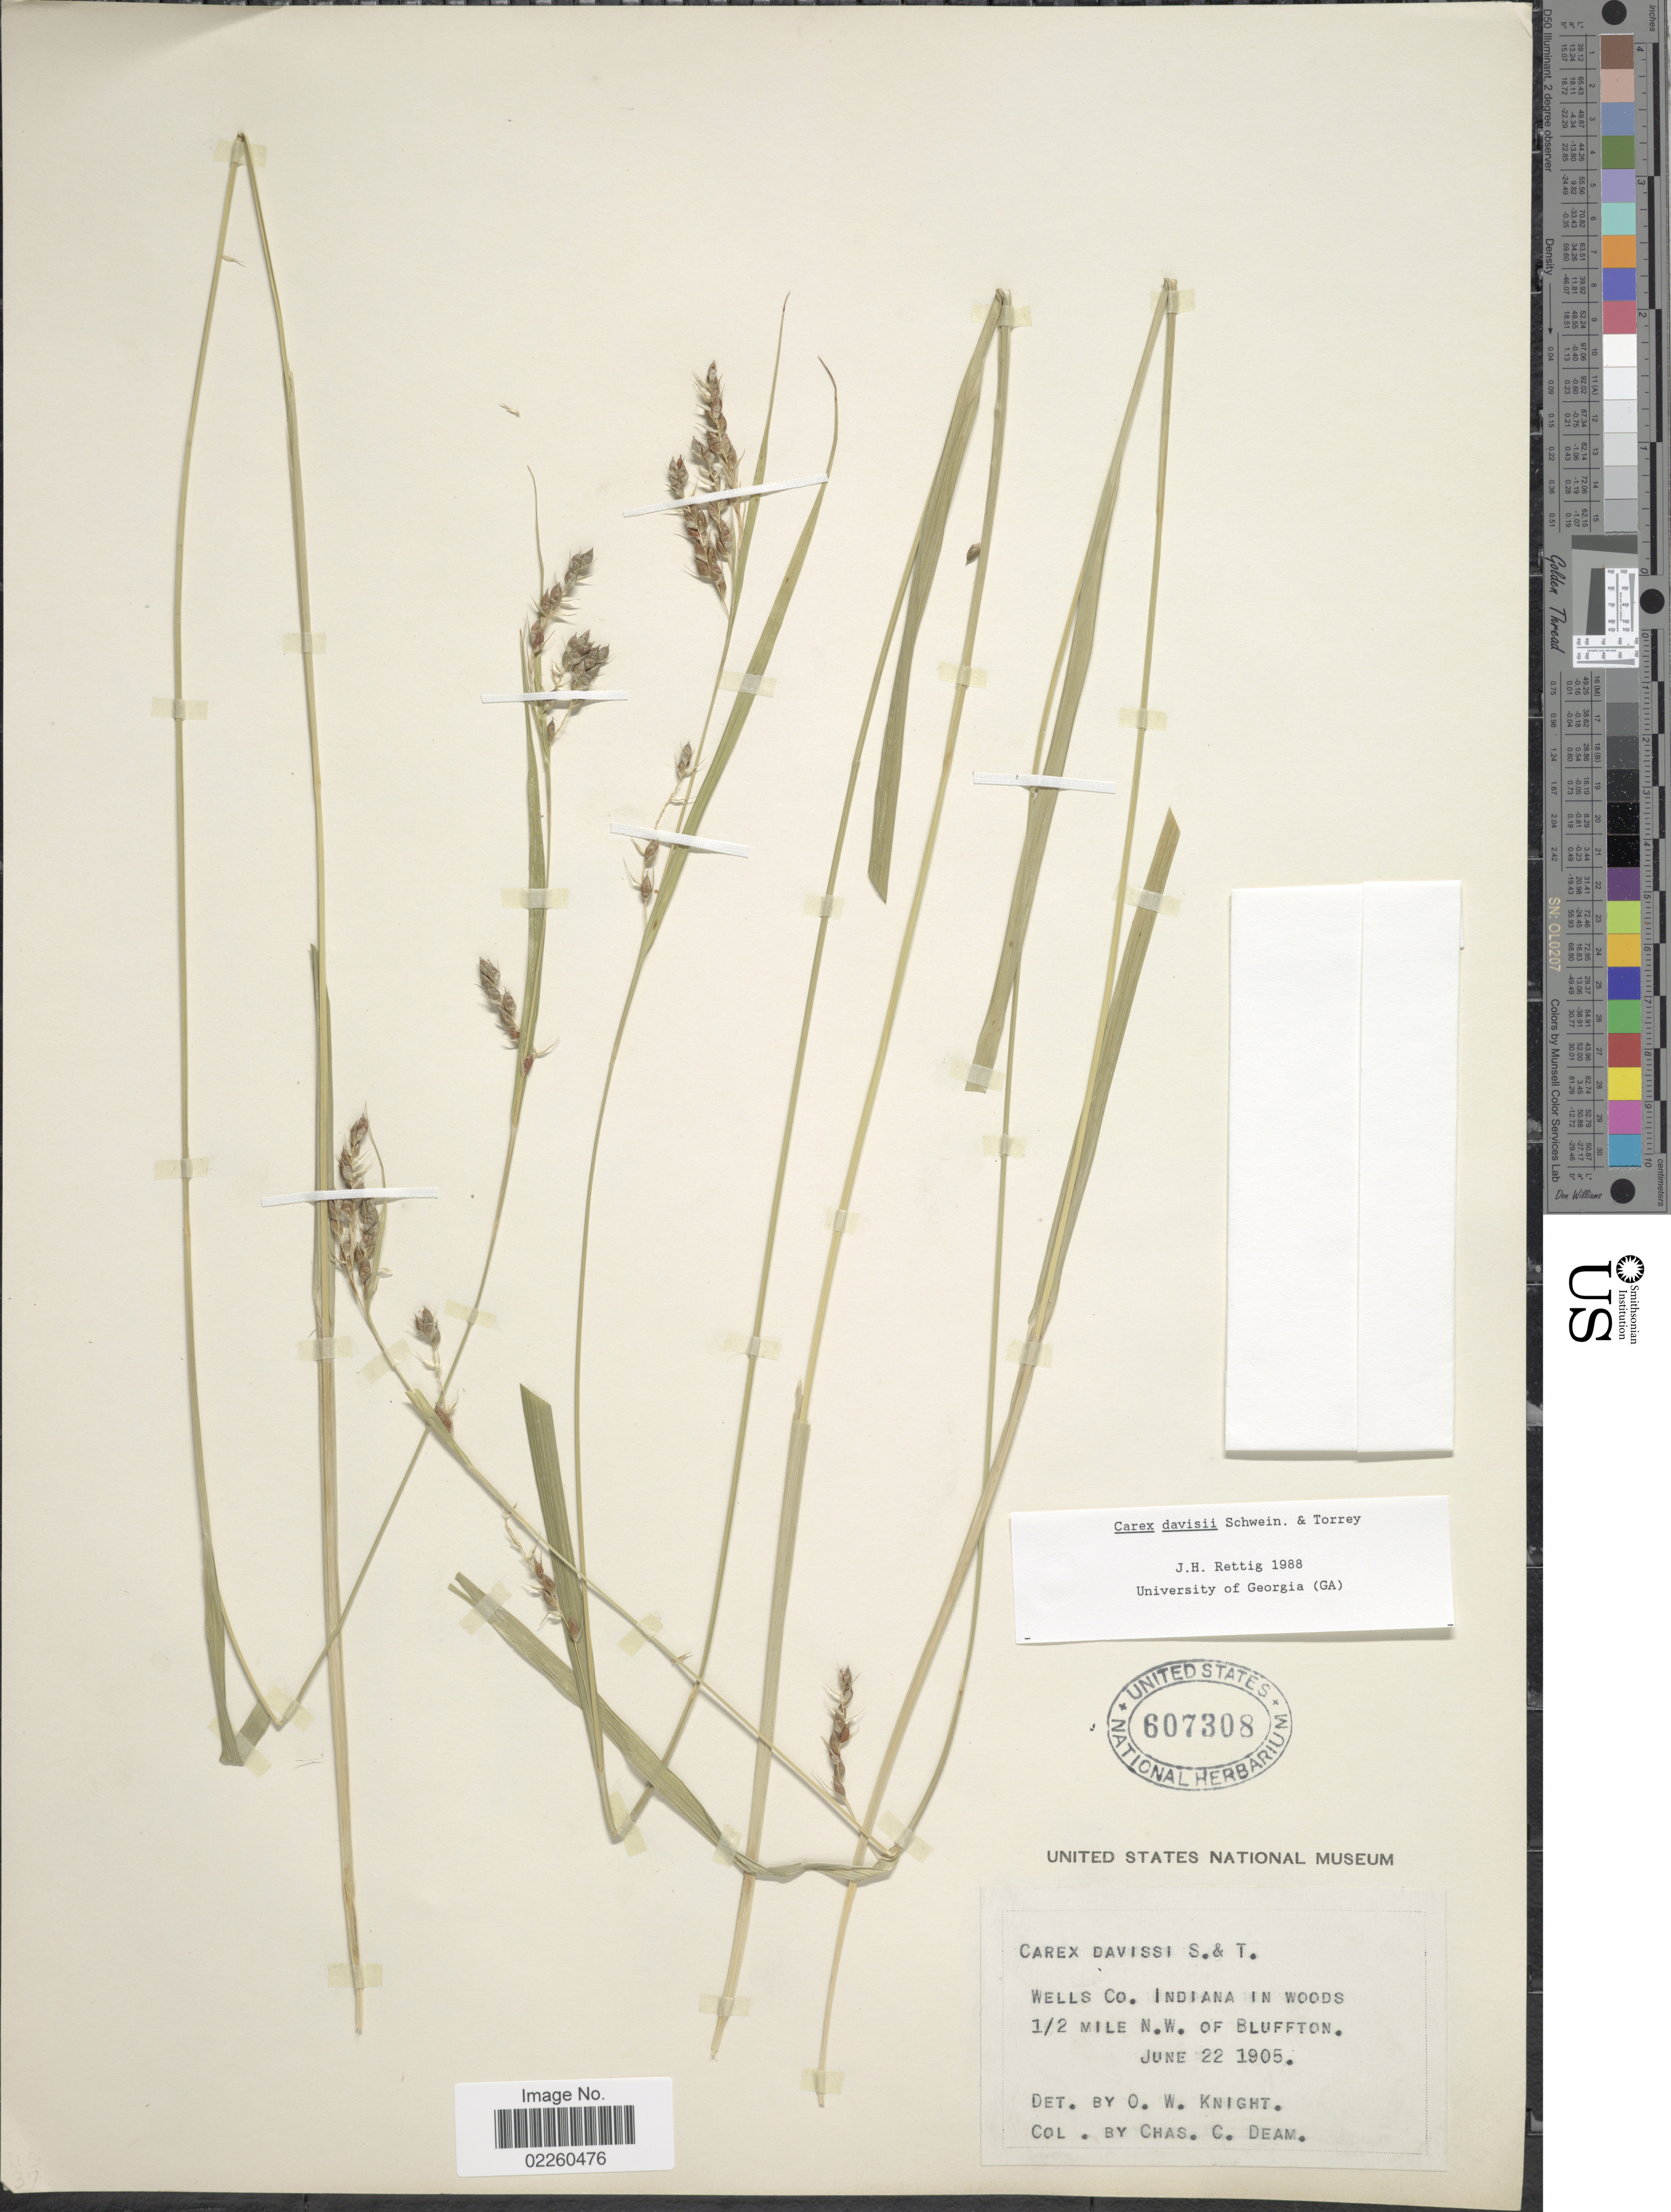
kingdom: Plantae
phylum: Tracheophyta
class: Liliopsida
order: Poales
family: Cyperaceae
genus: Carex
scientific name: Carex davisii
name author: Schwein. & Torr.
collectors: C. C. Deam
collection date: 1905-06-22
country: United States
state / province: Indiana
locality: Wells Co. Indiana in woods 1/2 mile N.W. of Bluffton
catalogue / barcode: US 607308